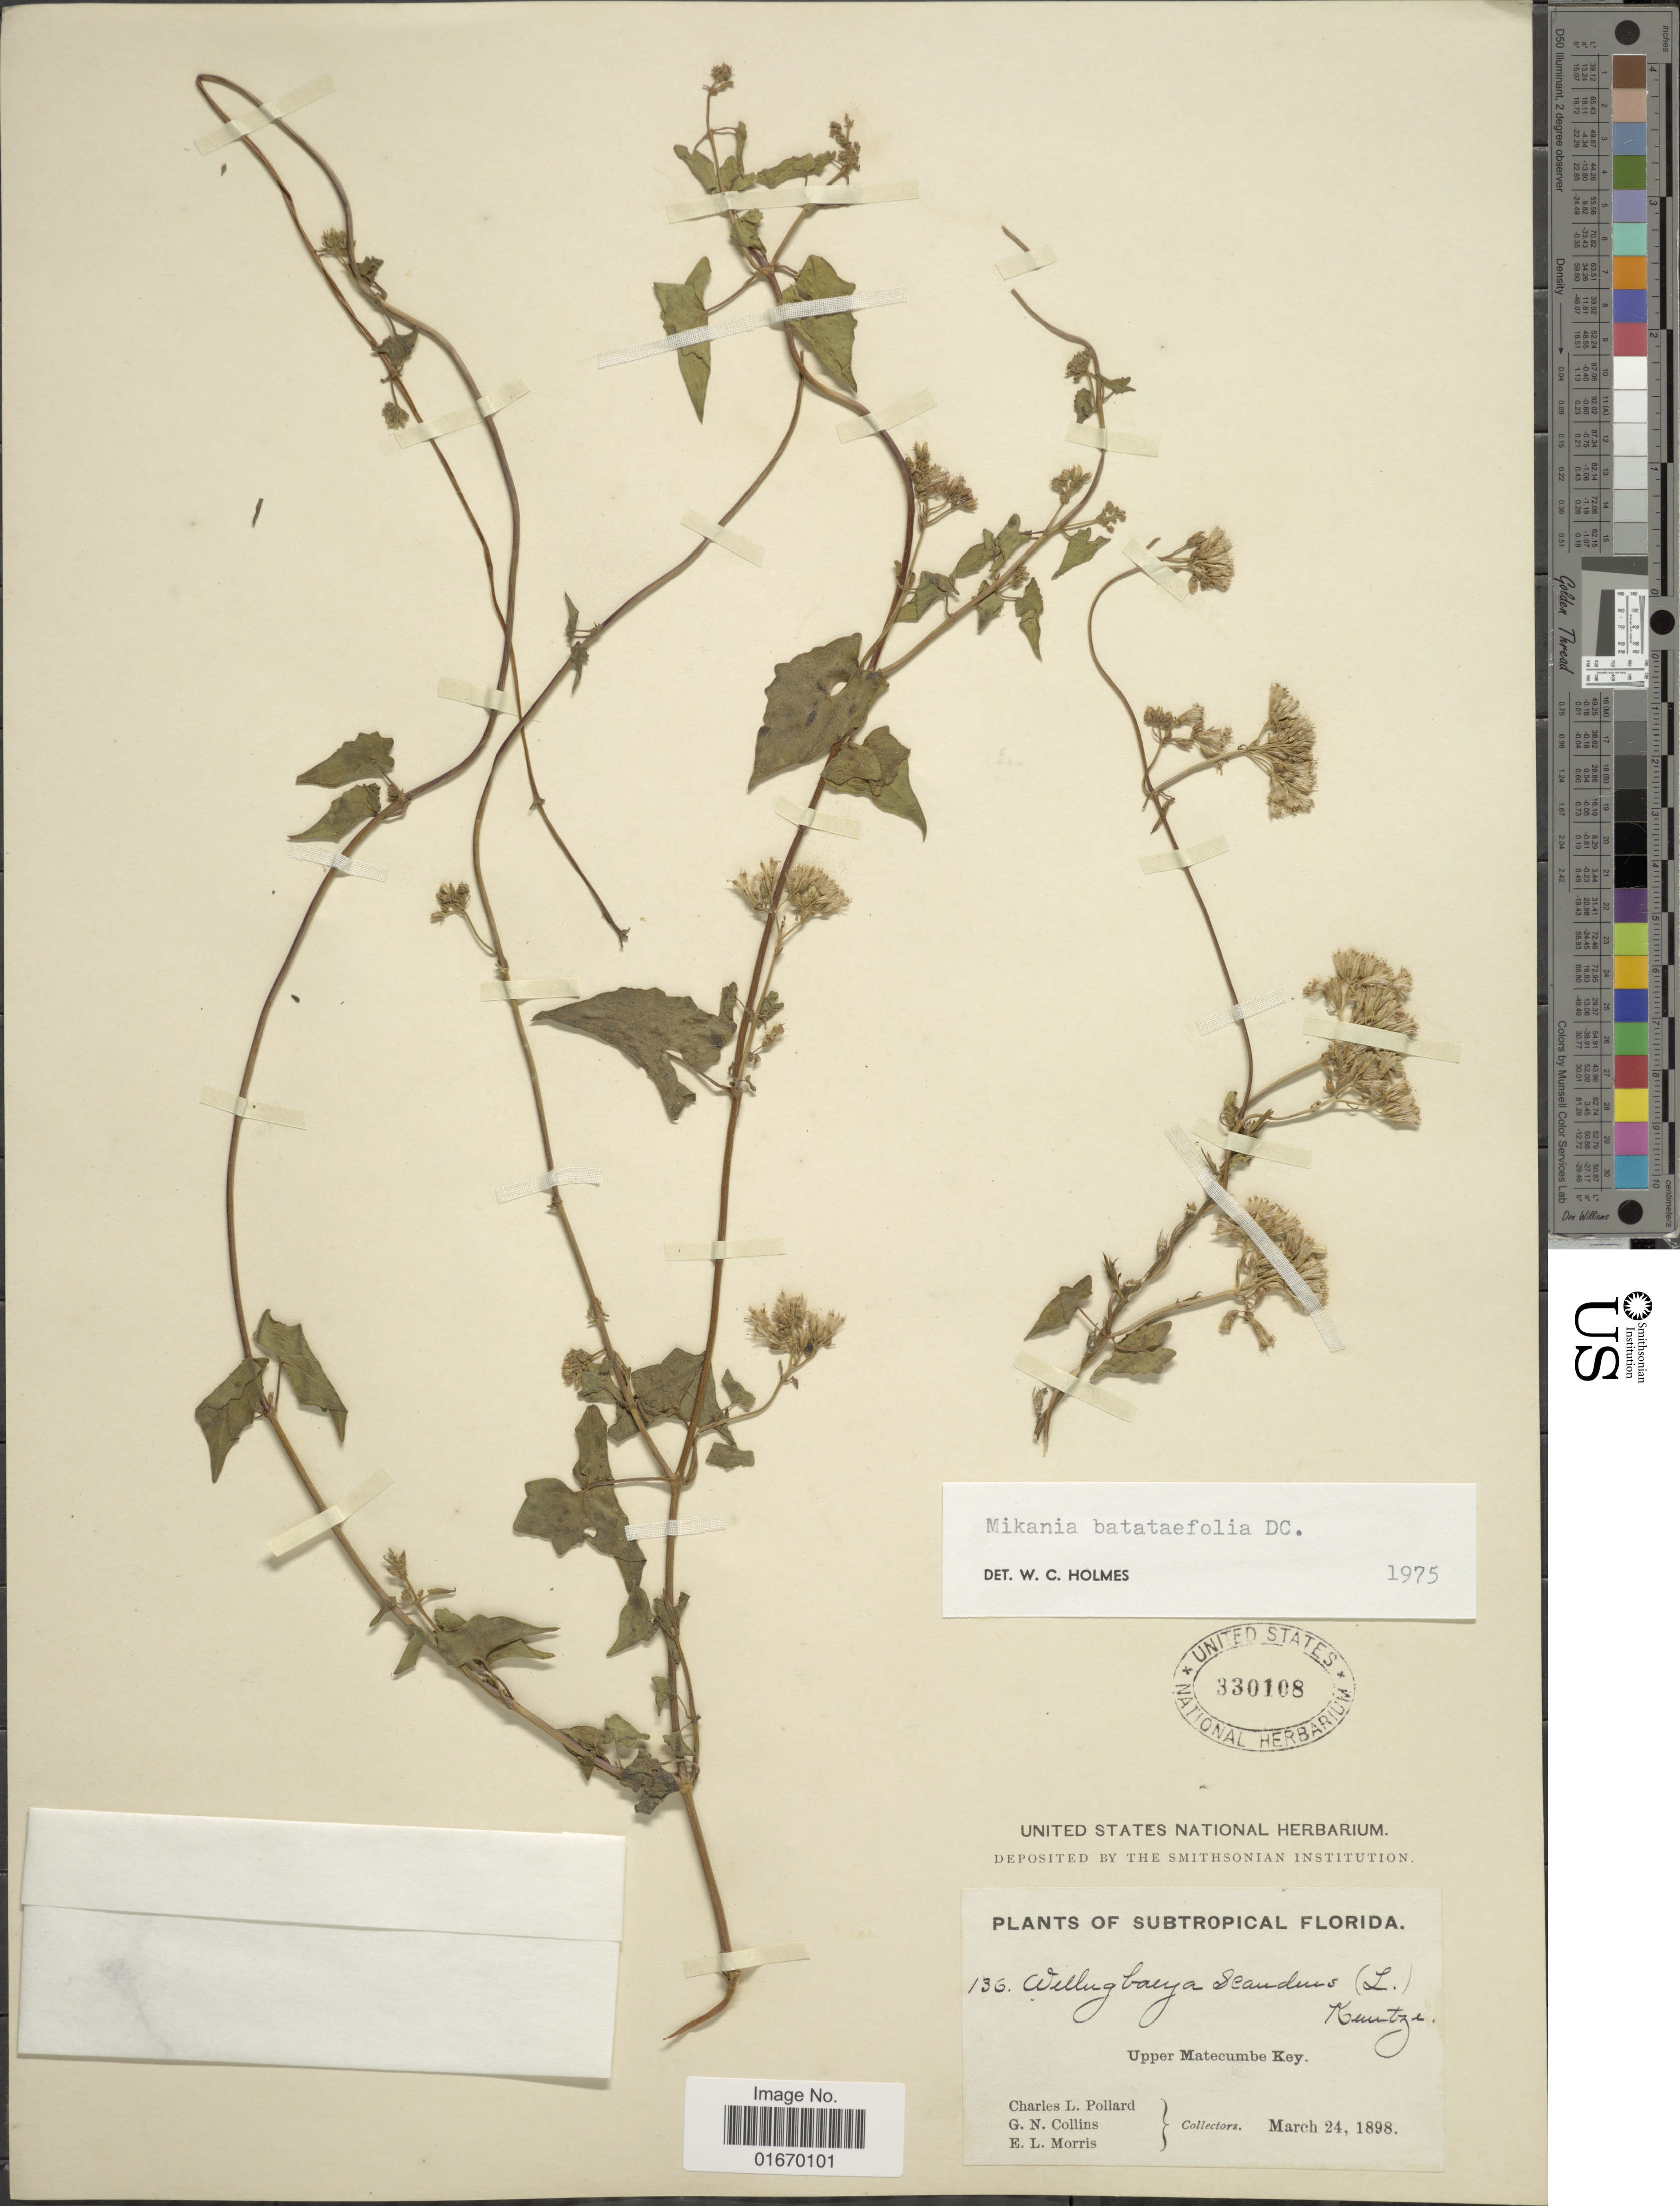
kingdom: Plantae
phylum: Tracheophyta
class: Magnoliopsida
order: Asterales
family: Asteraceae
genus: Mikania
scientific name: Mikania batataefolia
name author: DC.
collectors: C. L. Pollard, G. Collins & E. Morris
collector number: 136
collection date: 1898-03-24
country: United States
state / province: Florida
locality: Subtropical Florida, Upper Matecumbe Key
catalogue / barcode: US 330108